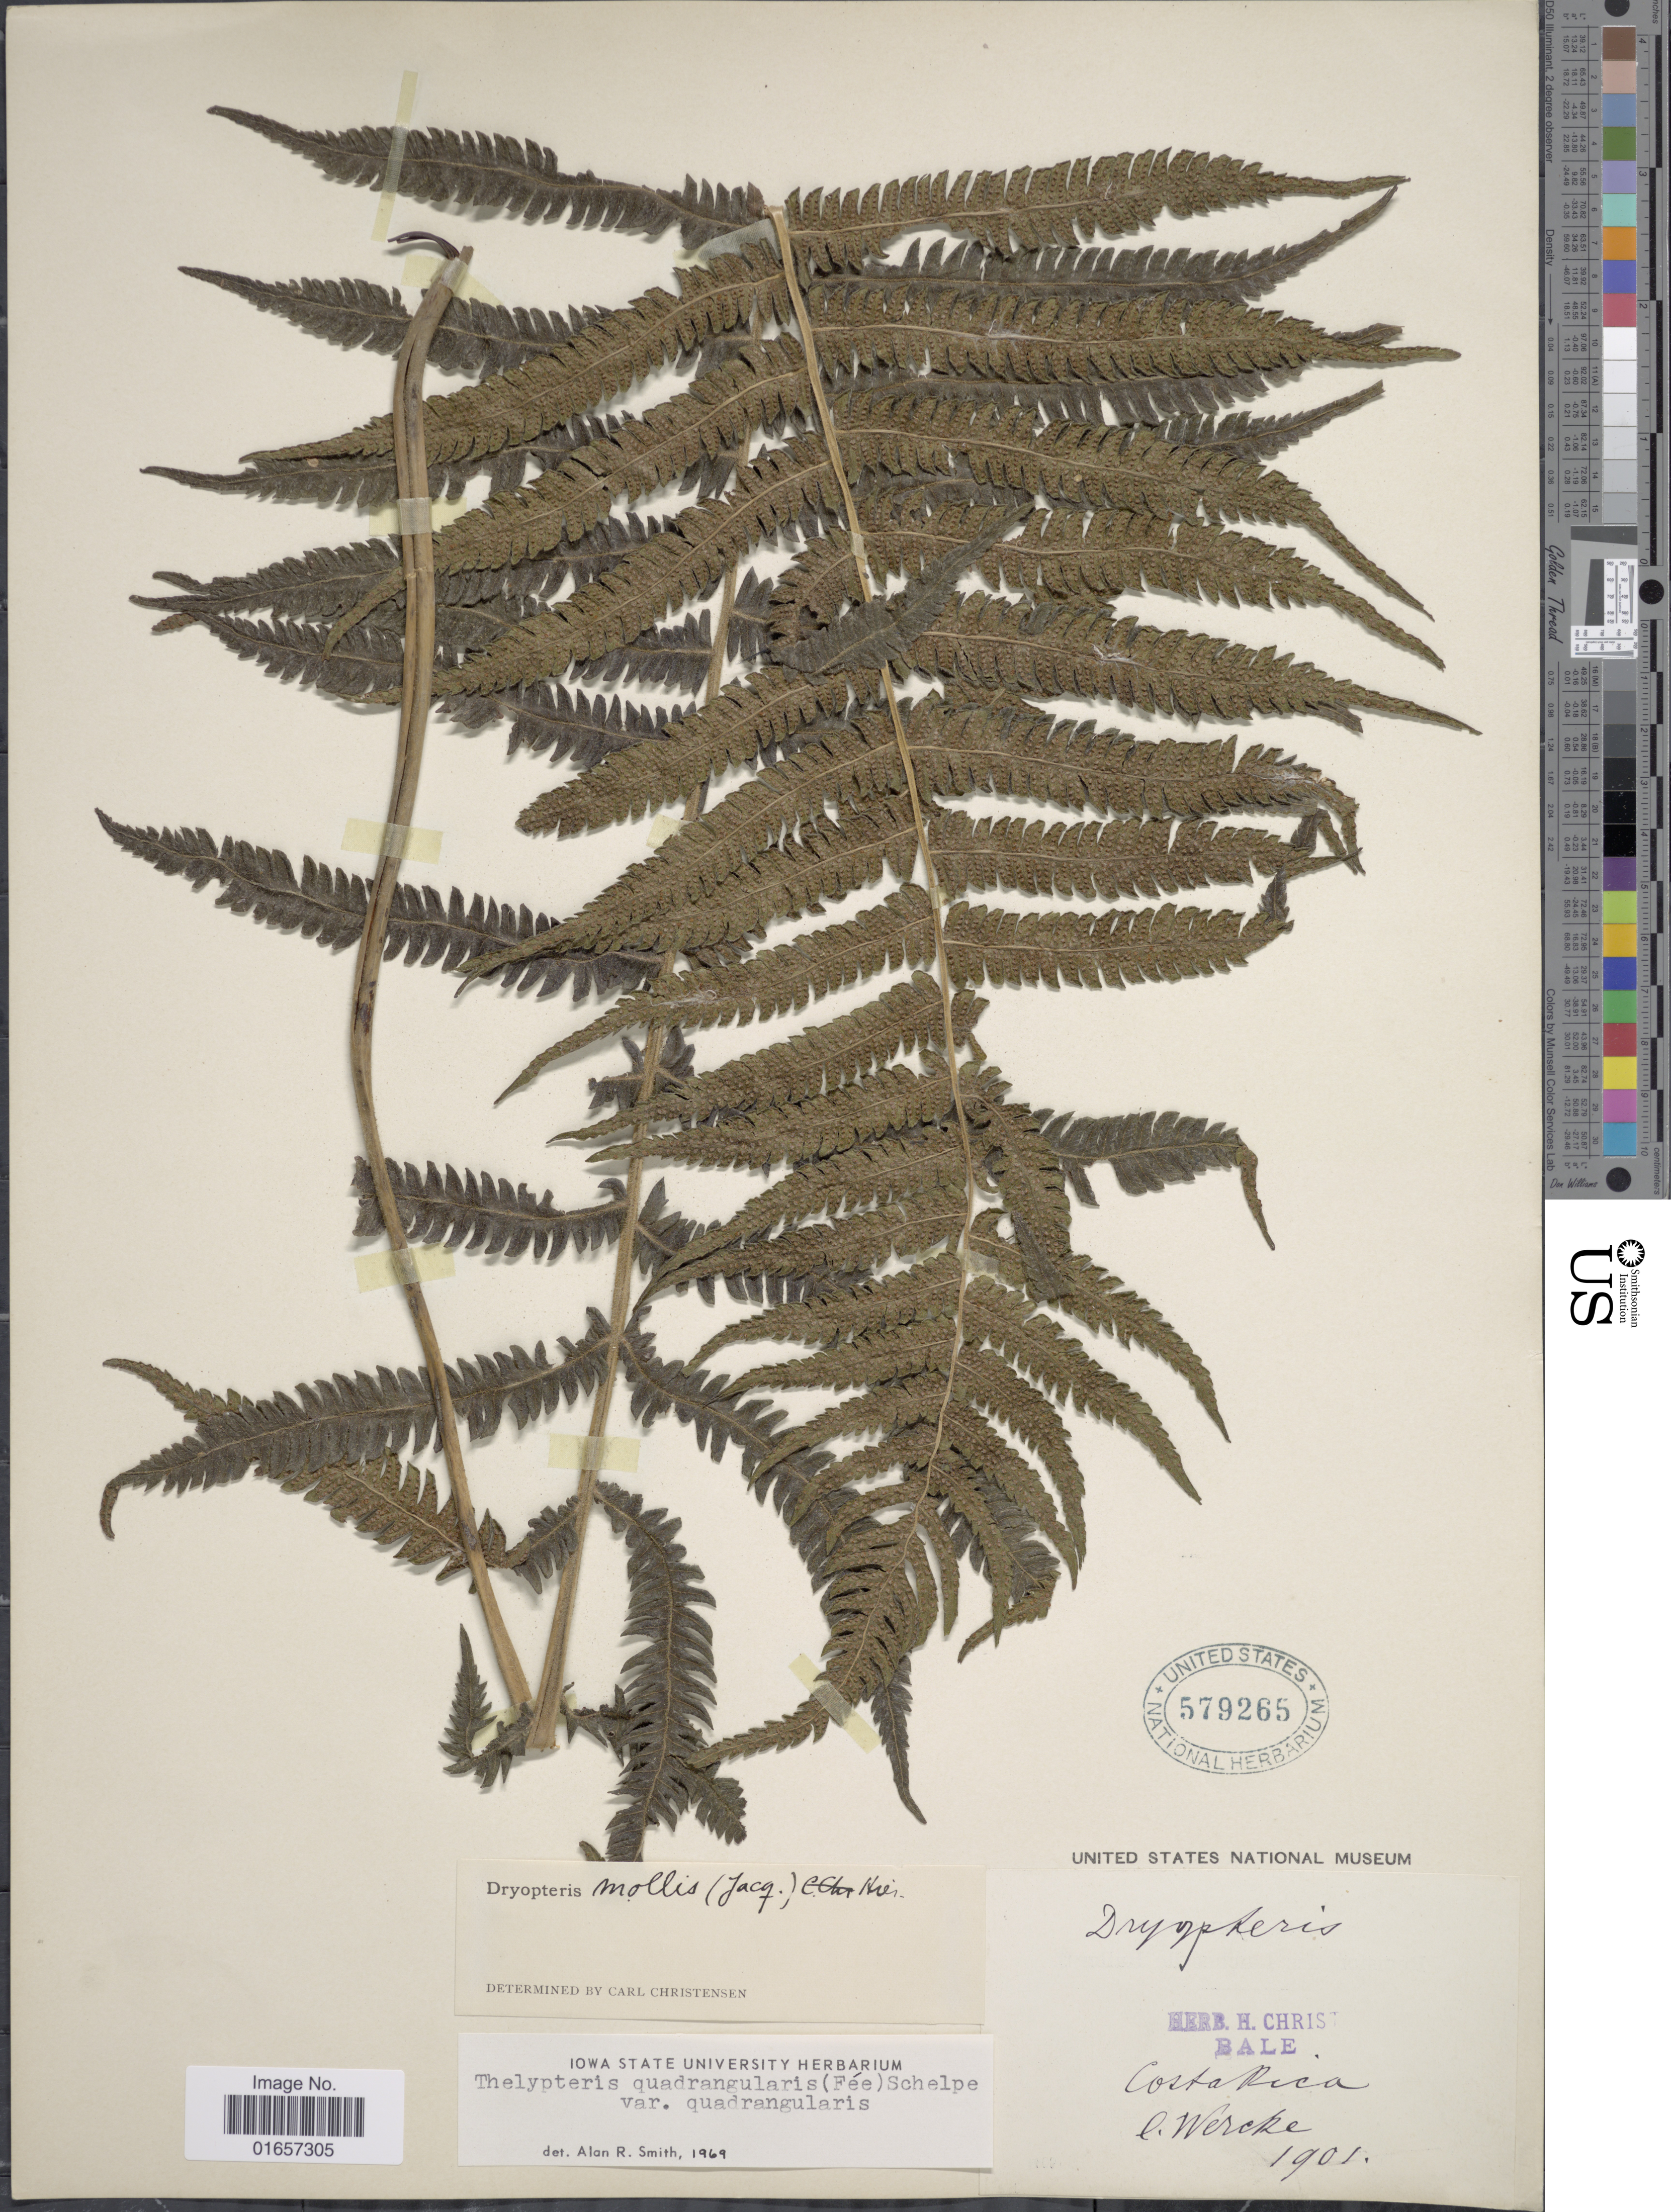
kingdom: Plantae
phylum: Tracheophyta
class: Polypodiopsida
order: Polypodiales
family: Thelypteridaceae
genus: Christella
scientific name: Christella hispidula var. hispidula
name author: (Decne.) Holttum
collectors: C. Wercklé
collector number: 1901 ?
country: Costa Rica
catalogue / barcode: US 579265